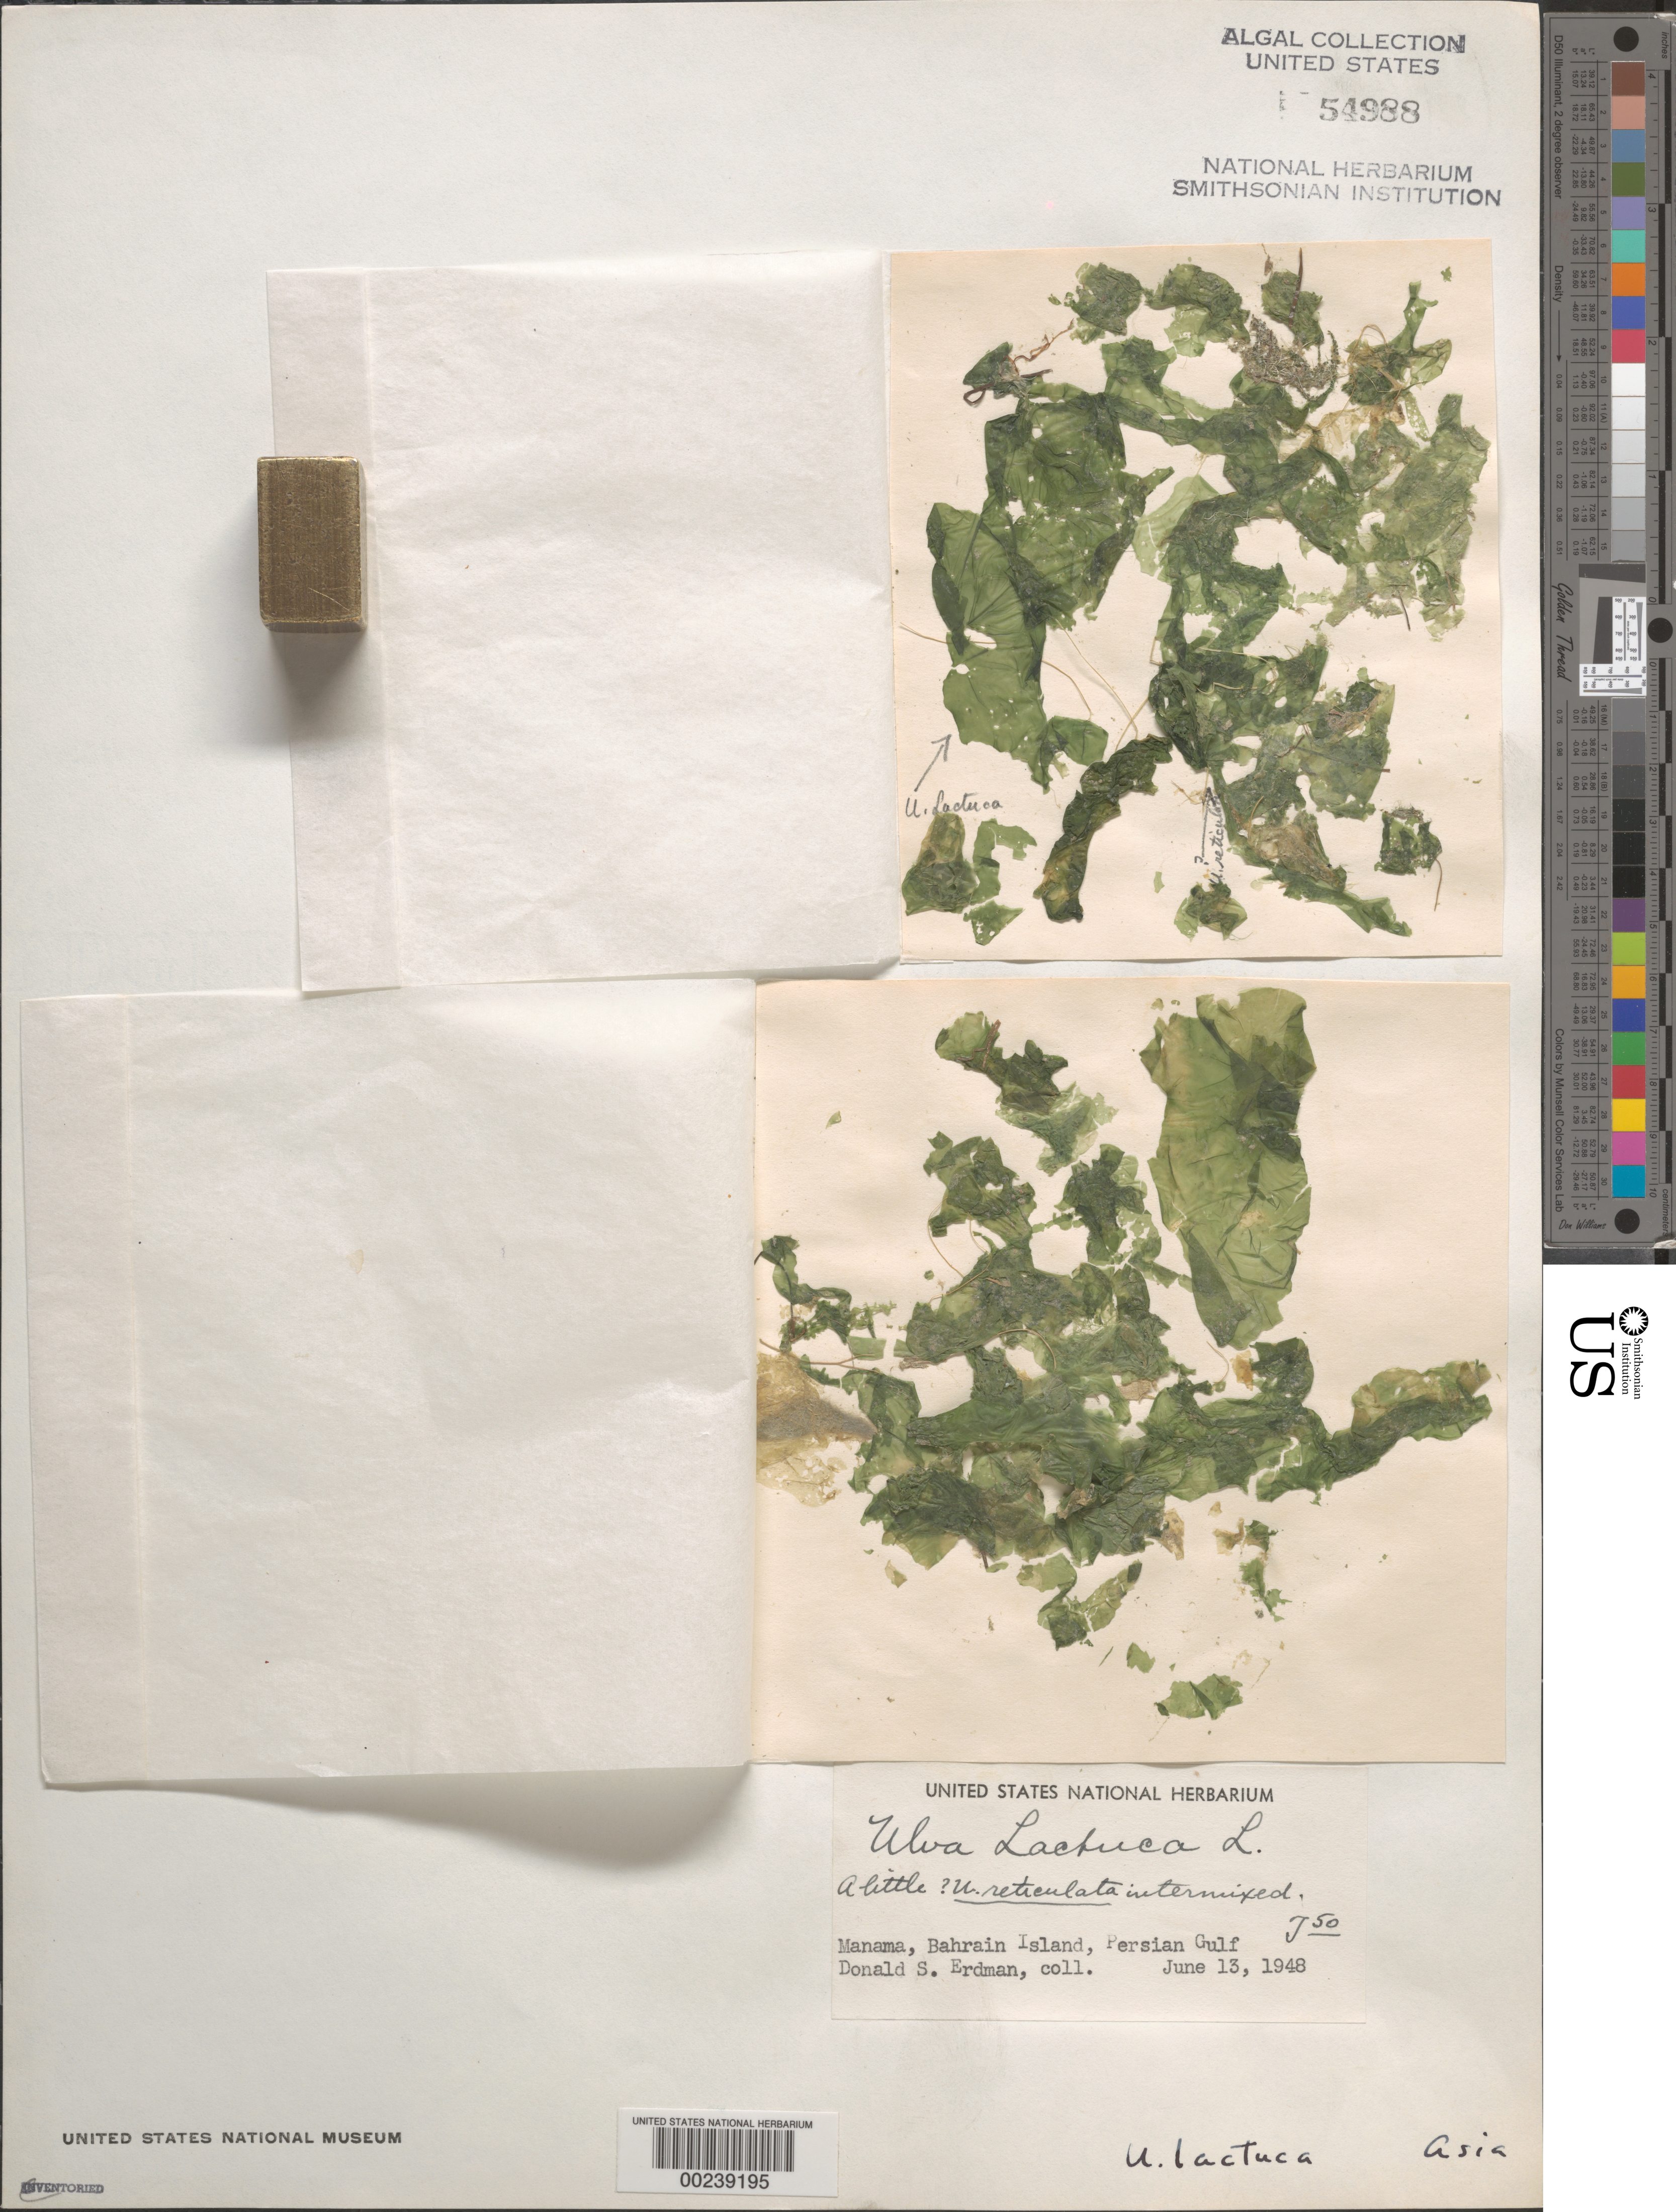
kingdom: Plantae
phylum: Chlorophyta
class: Ulvophyceae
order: Ulvales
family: Ulvaceae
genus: Ulva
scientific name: Ulva lactuca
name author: L.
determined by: Taylor, William R.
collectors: D. Erdman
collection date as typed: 13 Jun 1948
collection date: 1948-06-13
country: Bahrain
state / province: Bahrain Island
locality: Manama, Persian Gulf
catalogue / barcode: US 54988